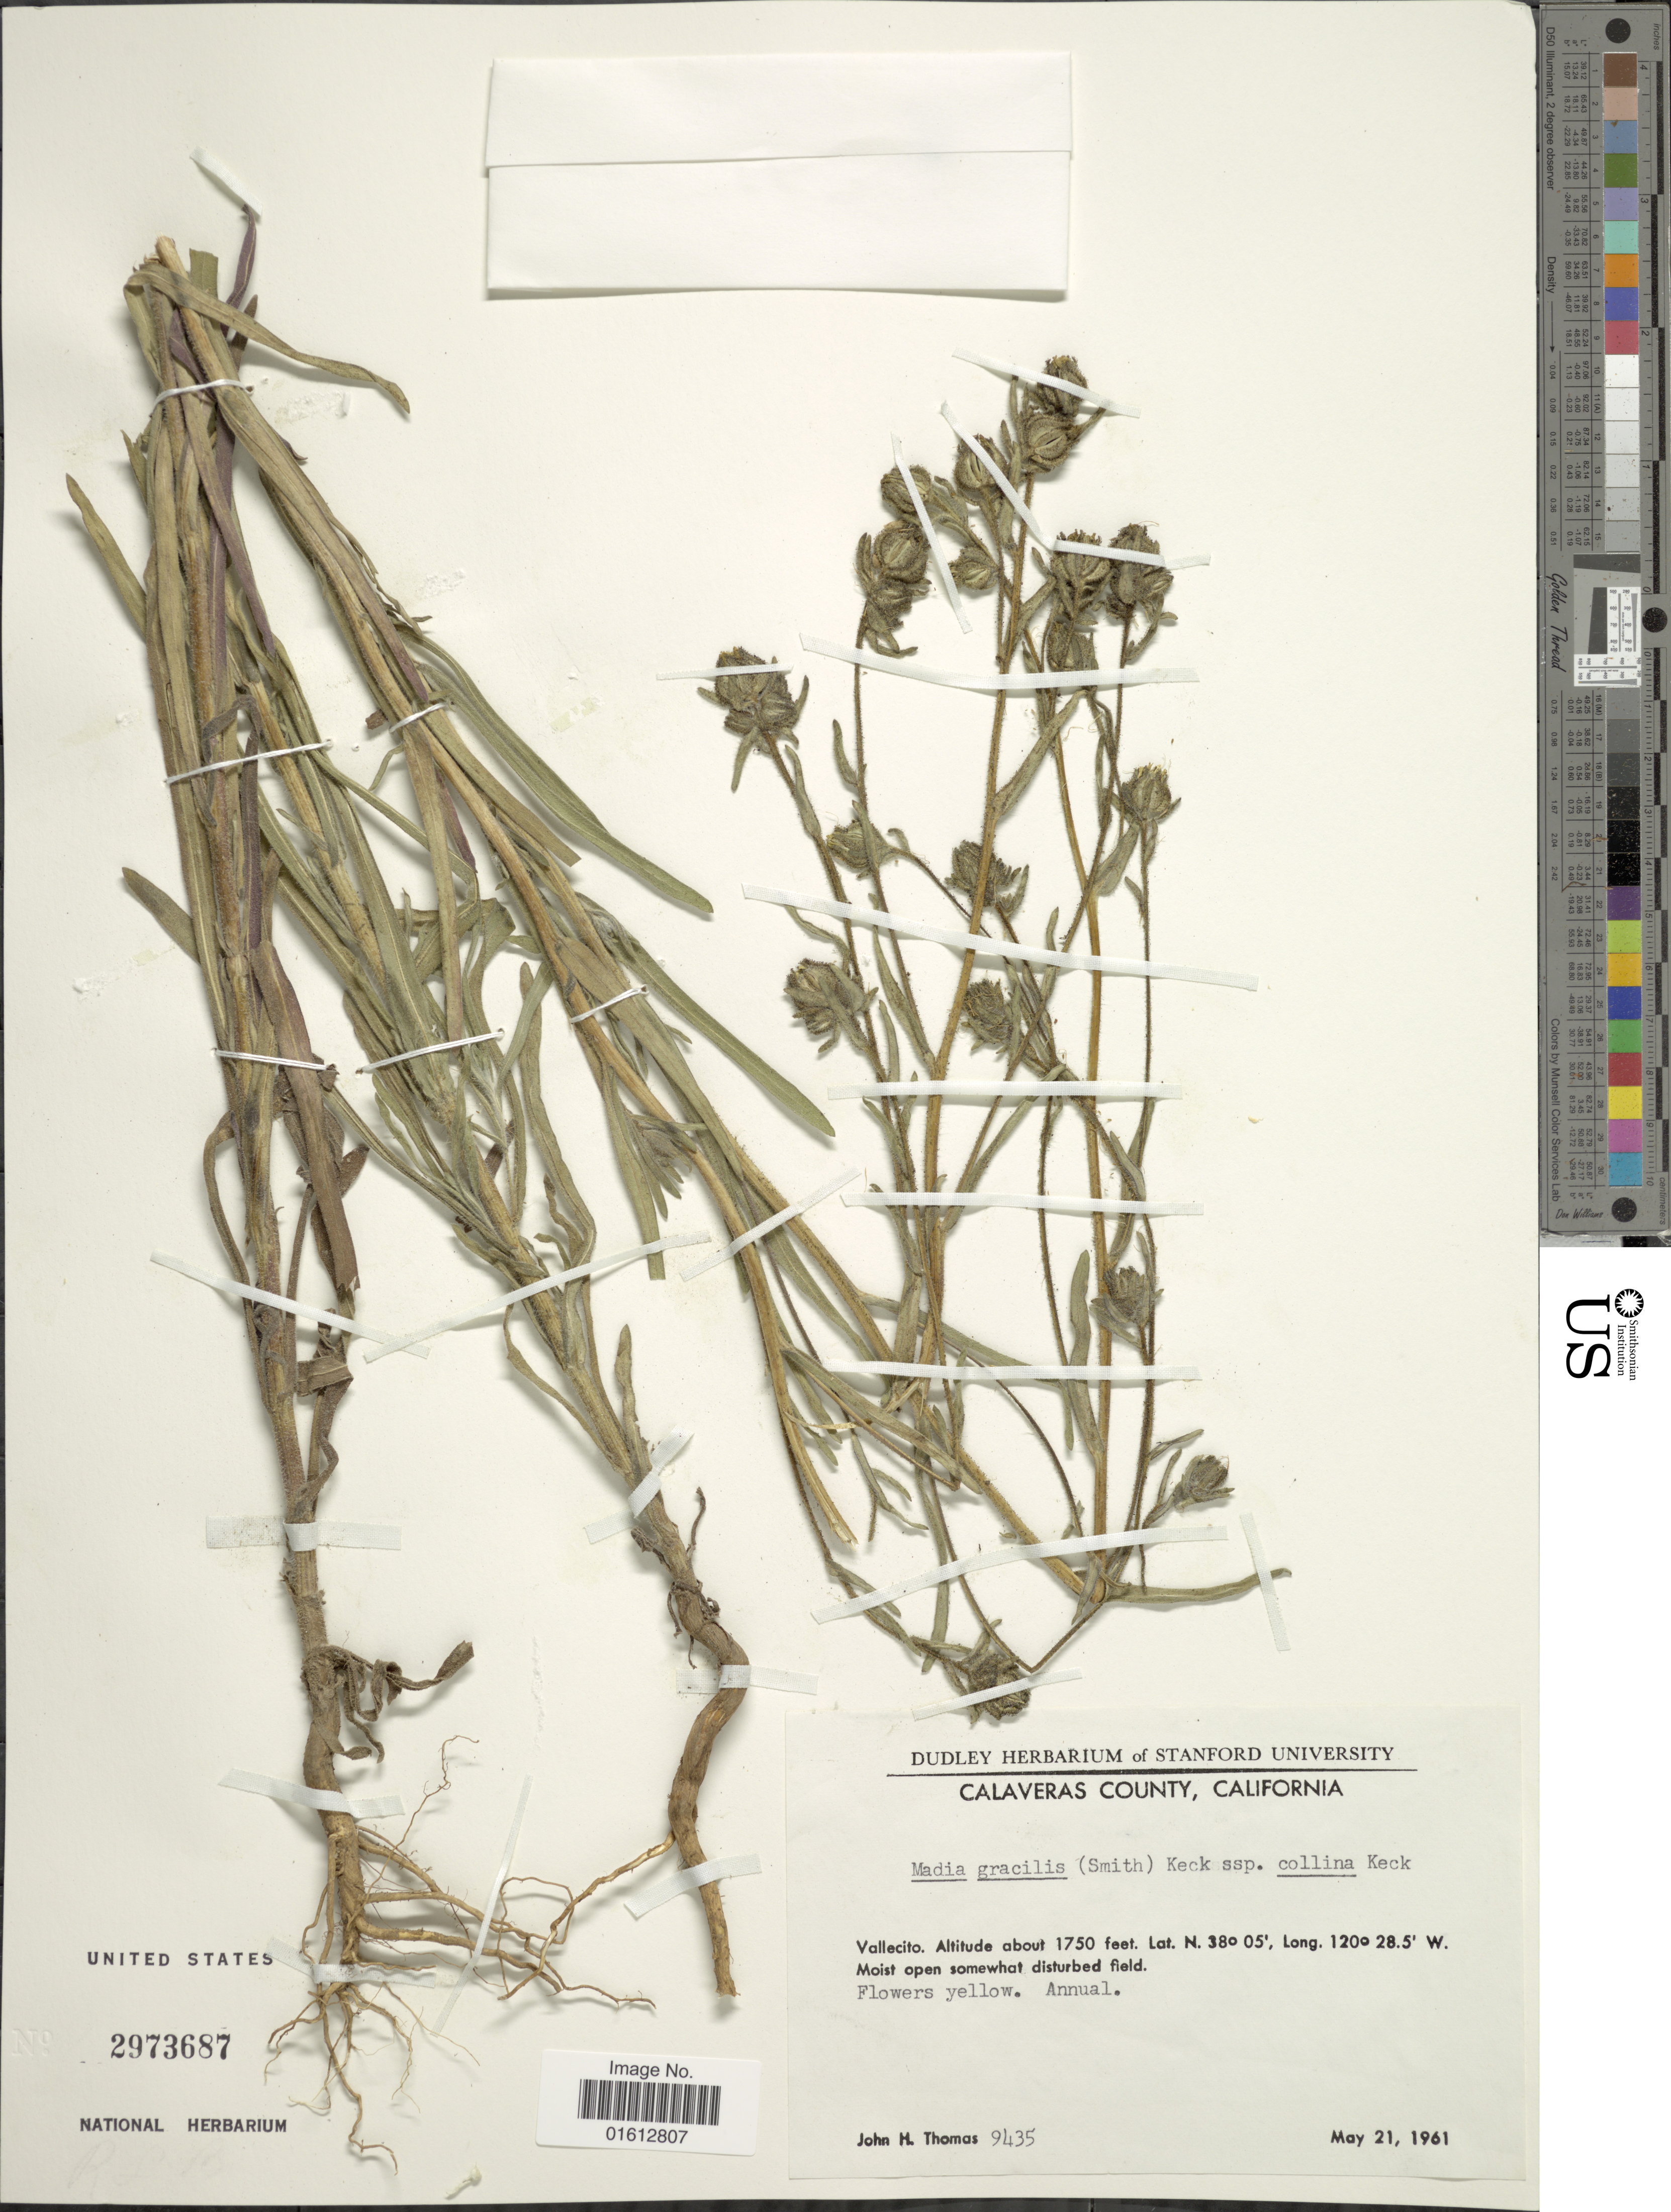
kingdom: Plantae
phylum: Tracheophyta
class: Magnoliopsida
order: Asterales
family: Asteraceae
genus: Madia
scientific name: Madia gracilis subsp. gracilis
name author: (Sm.) D.D. Keck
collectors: J. H. Thomas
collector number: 9435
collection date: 1961-05-21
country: United States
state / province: California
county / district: Calaveras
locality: California, Calaveras County, Vallecito.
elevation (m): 533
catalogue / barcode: US 2973687